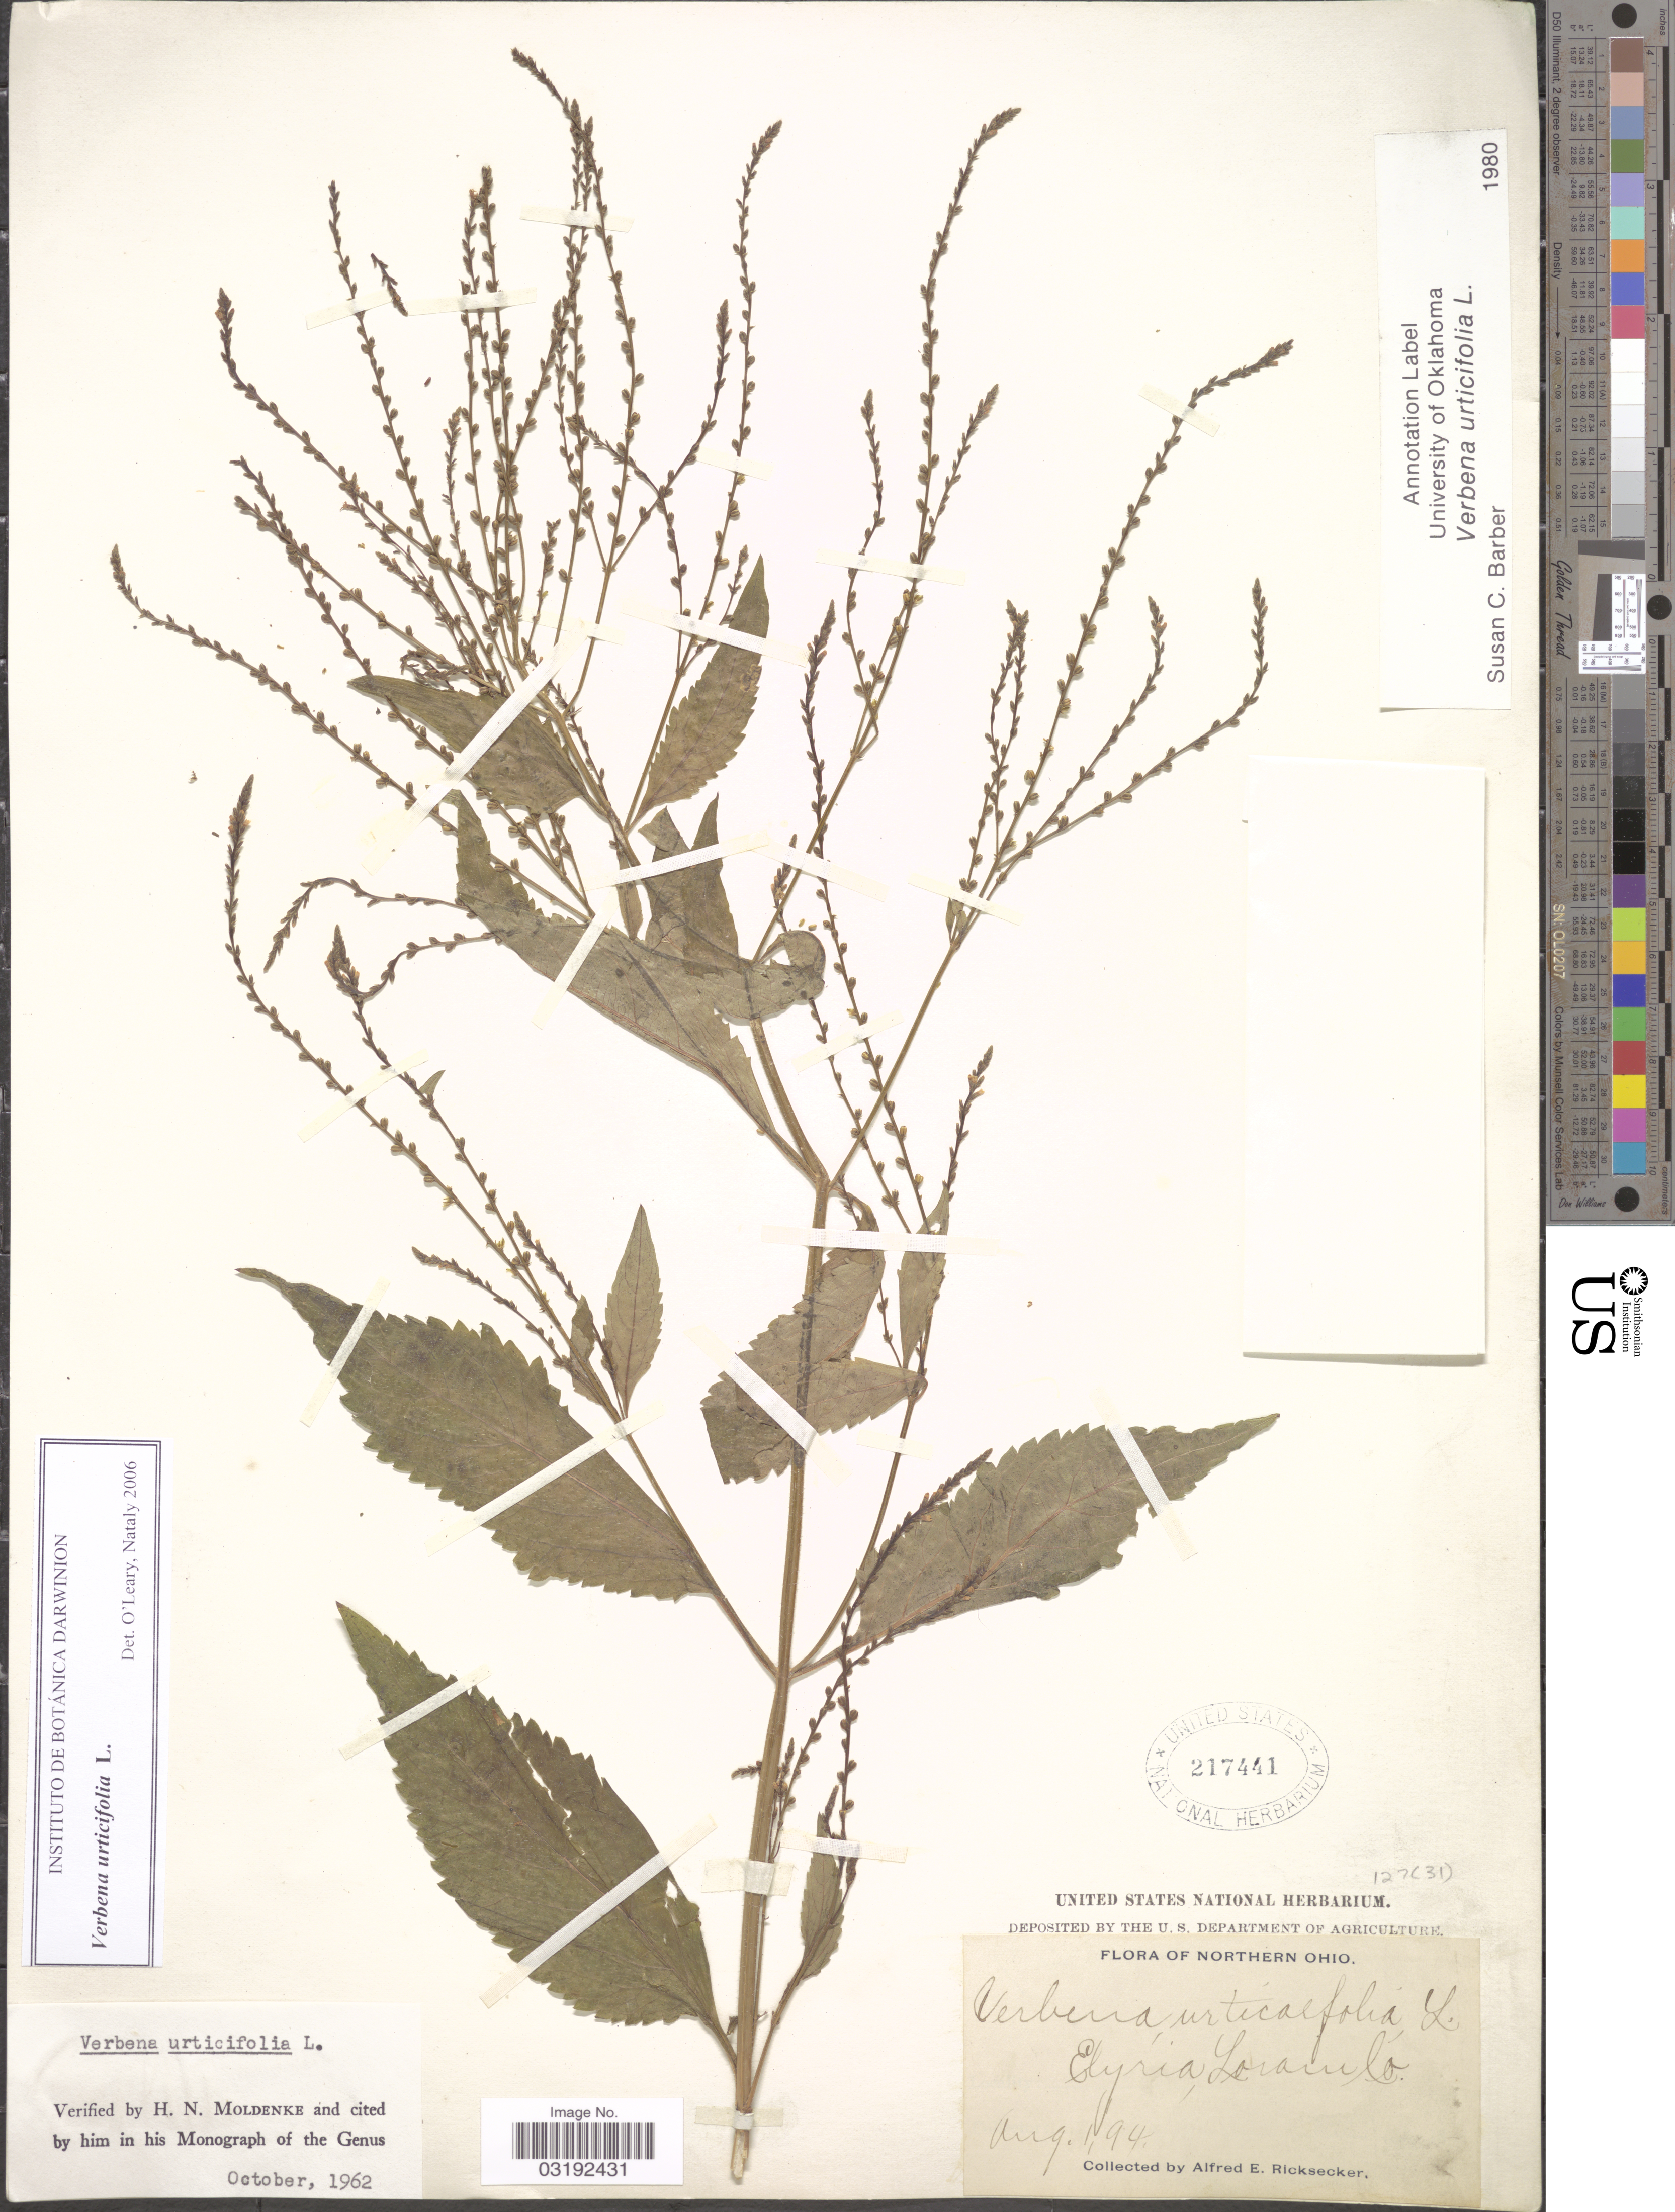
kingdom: Plantae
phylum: Tracheophyta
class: Magnoliopsida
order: Lamiales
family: Verbenaceae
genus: Verbena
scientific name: Verbena urticifolia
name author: L.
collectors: A. E. Ricksecker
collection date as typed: Transcribed d/m/y: 1/8/94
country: United States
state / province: Ohio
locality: Northern Ohio. Elyria, Lorain Co.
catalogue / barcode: US 217441